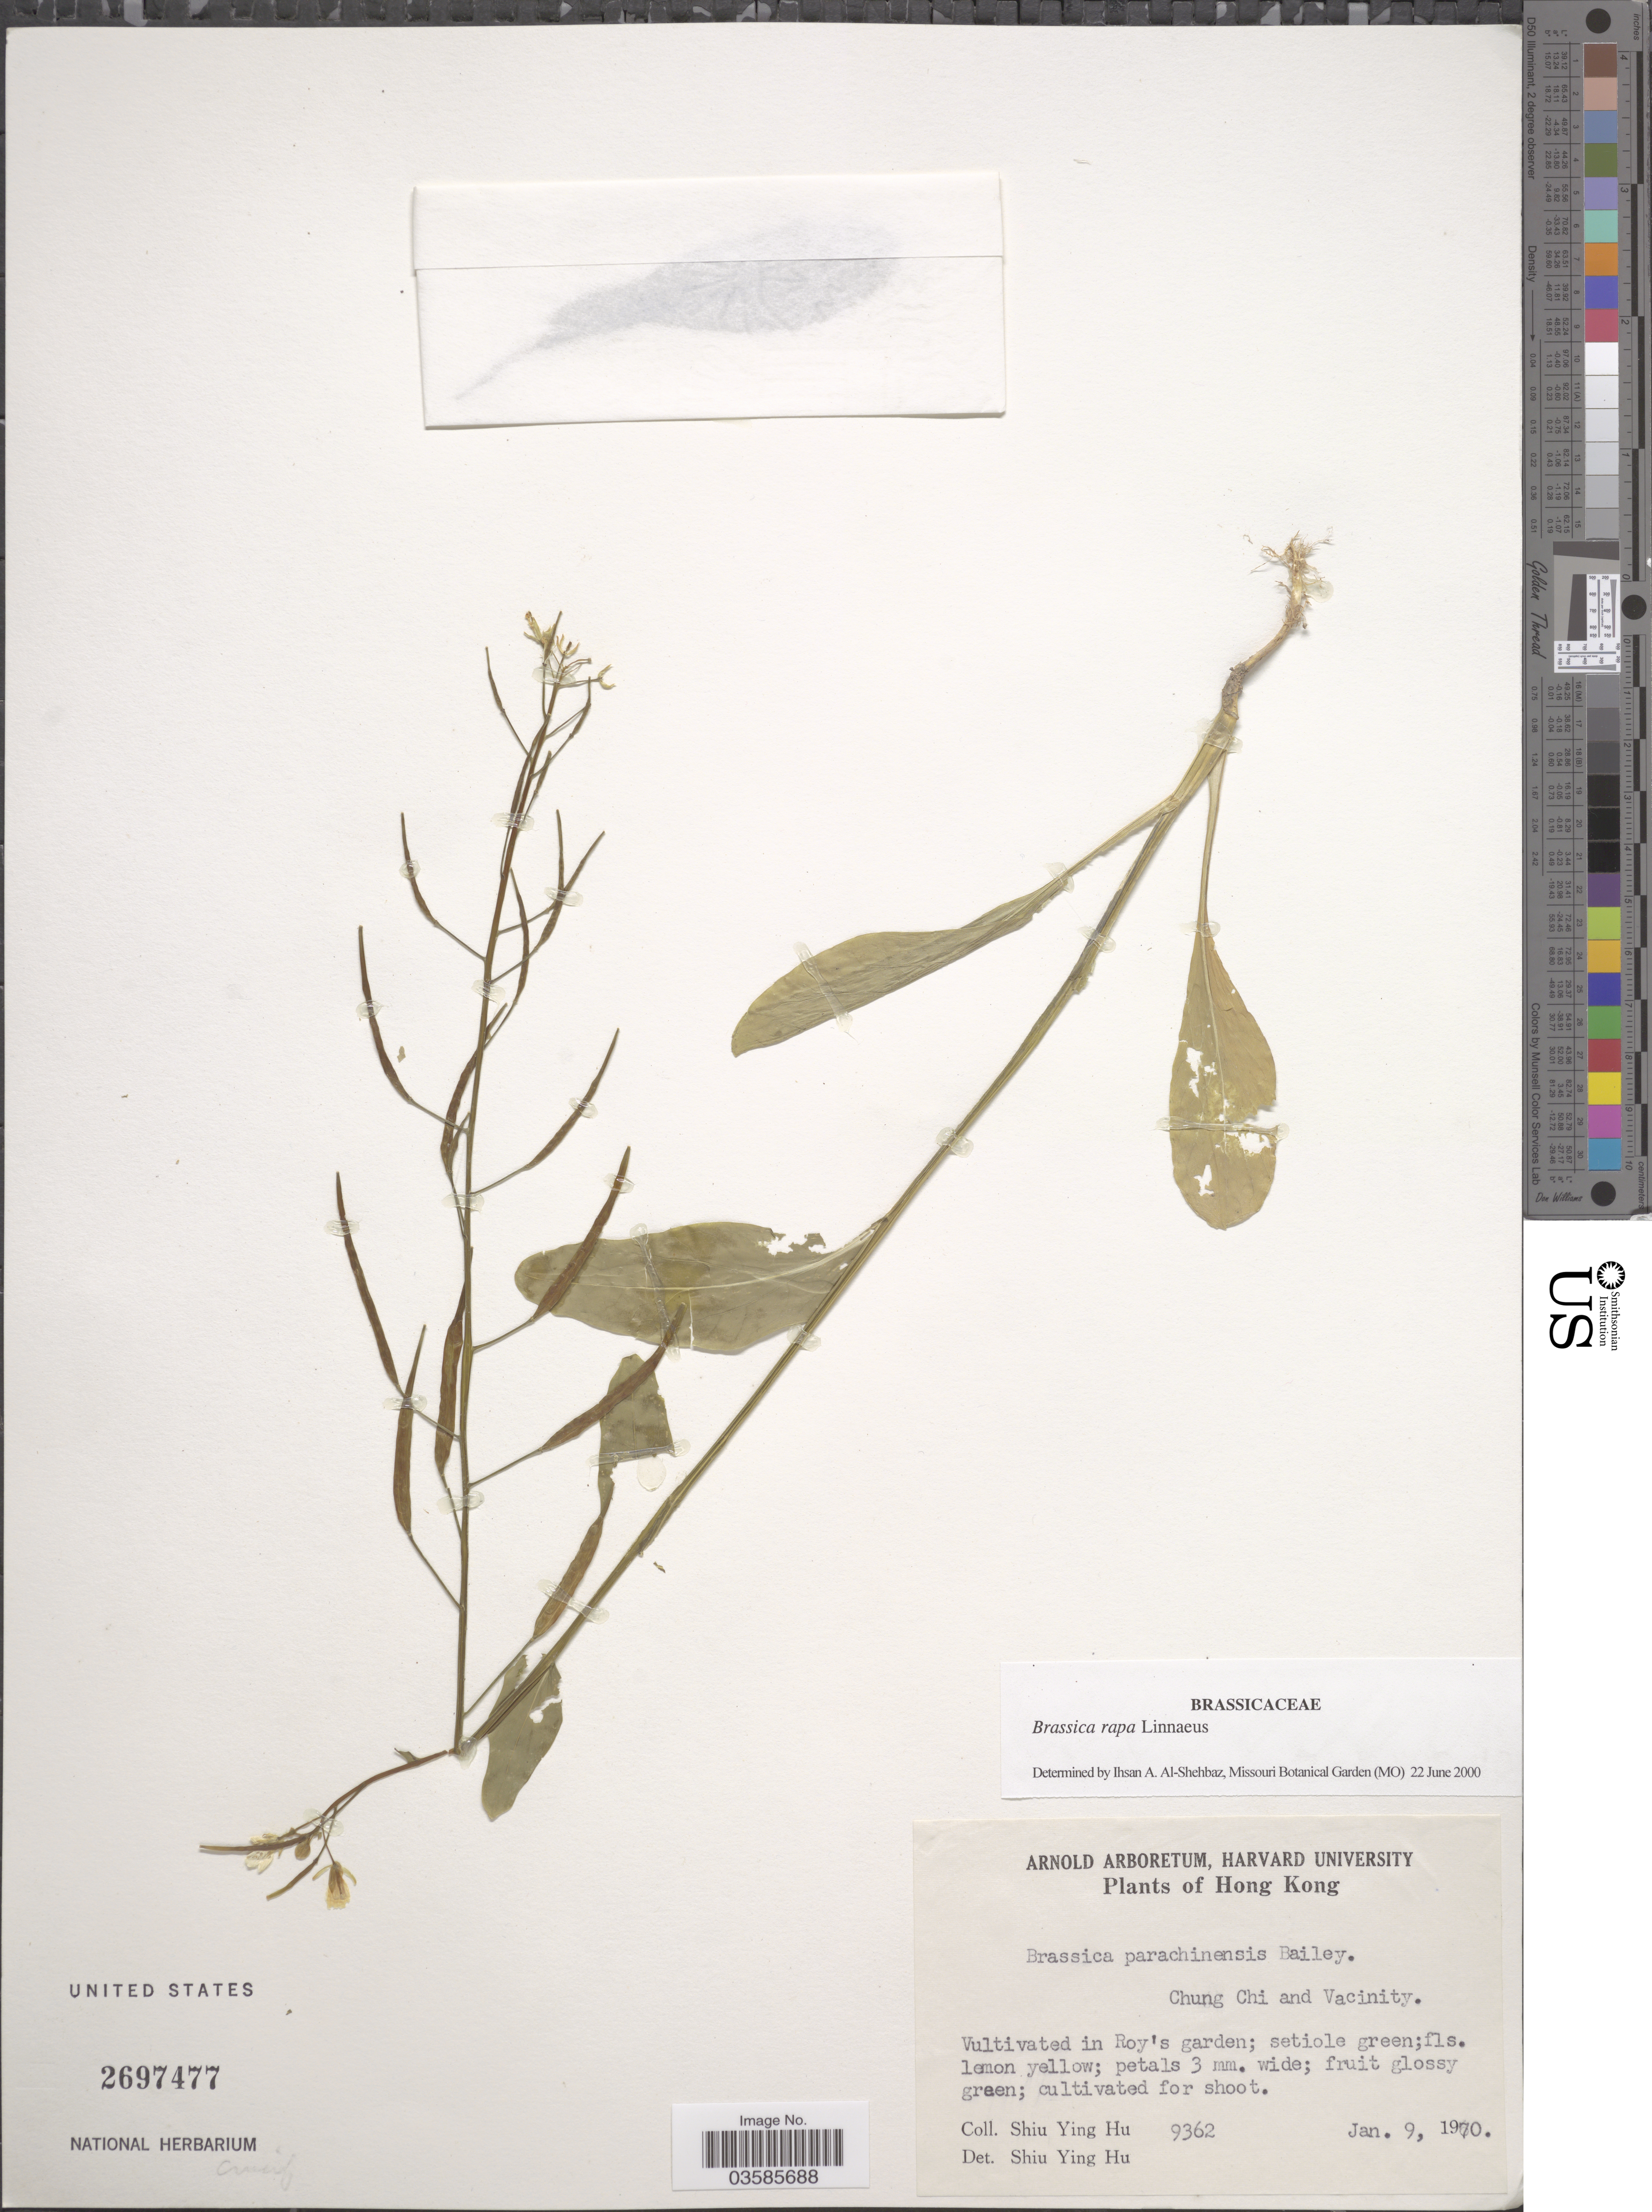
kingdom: Plantae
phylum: Tracheophyta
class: Magnoliopsida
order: Brassicales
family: Brassicaceae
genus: Brassica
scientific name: Brassica rapa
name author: L.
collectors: S. Y. Hu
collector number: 9362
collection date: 1970-01-09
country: China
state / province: Hong Kong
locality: Chung Chi and Vacinity. Vultivated in Roy's Garden.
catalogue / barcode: US 2697477